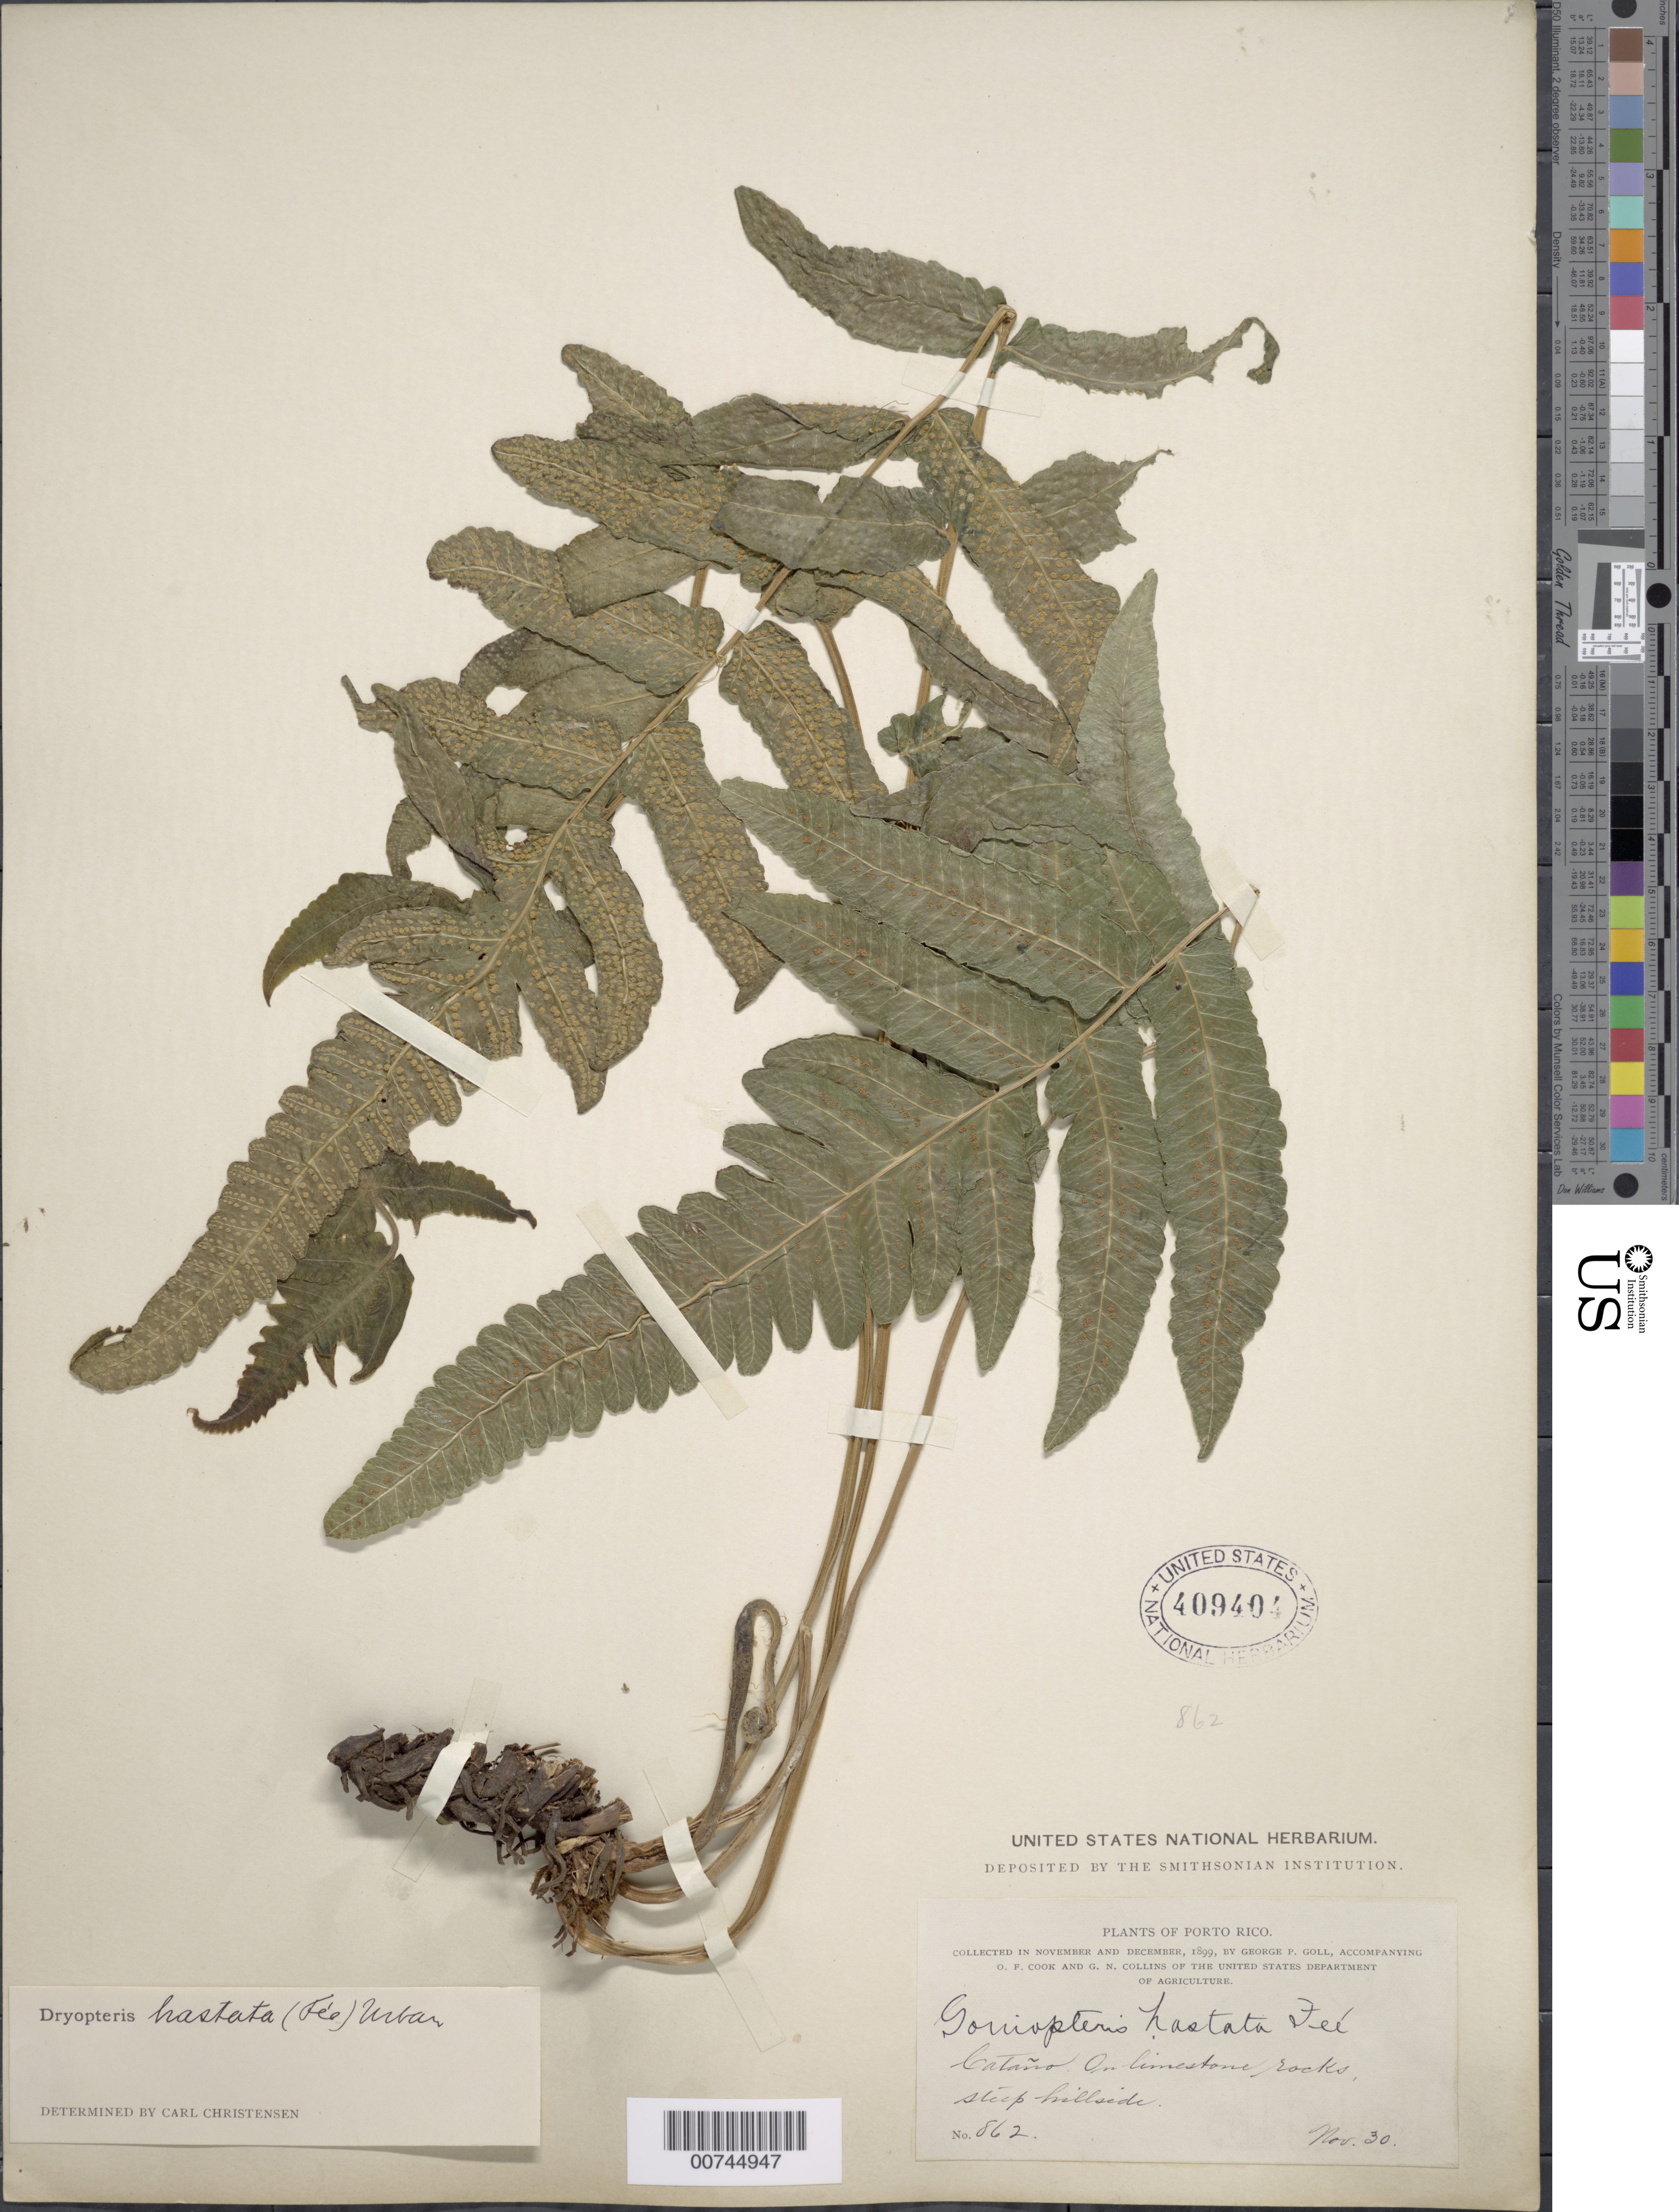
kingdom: Plantae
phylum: Tracheophyta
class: Polypodiopsida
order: Polypodiales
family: Thelypteridaceae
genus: Goniopteris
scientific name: Goniopteris hastata (Fée) comb. nov., ined 2015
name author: (Fée)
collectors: G. Goll, O. F. Cook & G. N. Collins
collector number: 862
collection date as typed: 30 Nov 1899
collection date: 1899-11-30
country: Puerto Rico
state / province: Cataño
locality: Cataño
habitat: On limestone rocks, steep hillside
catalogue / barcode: US 409404